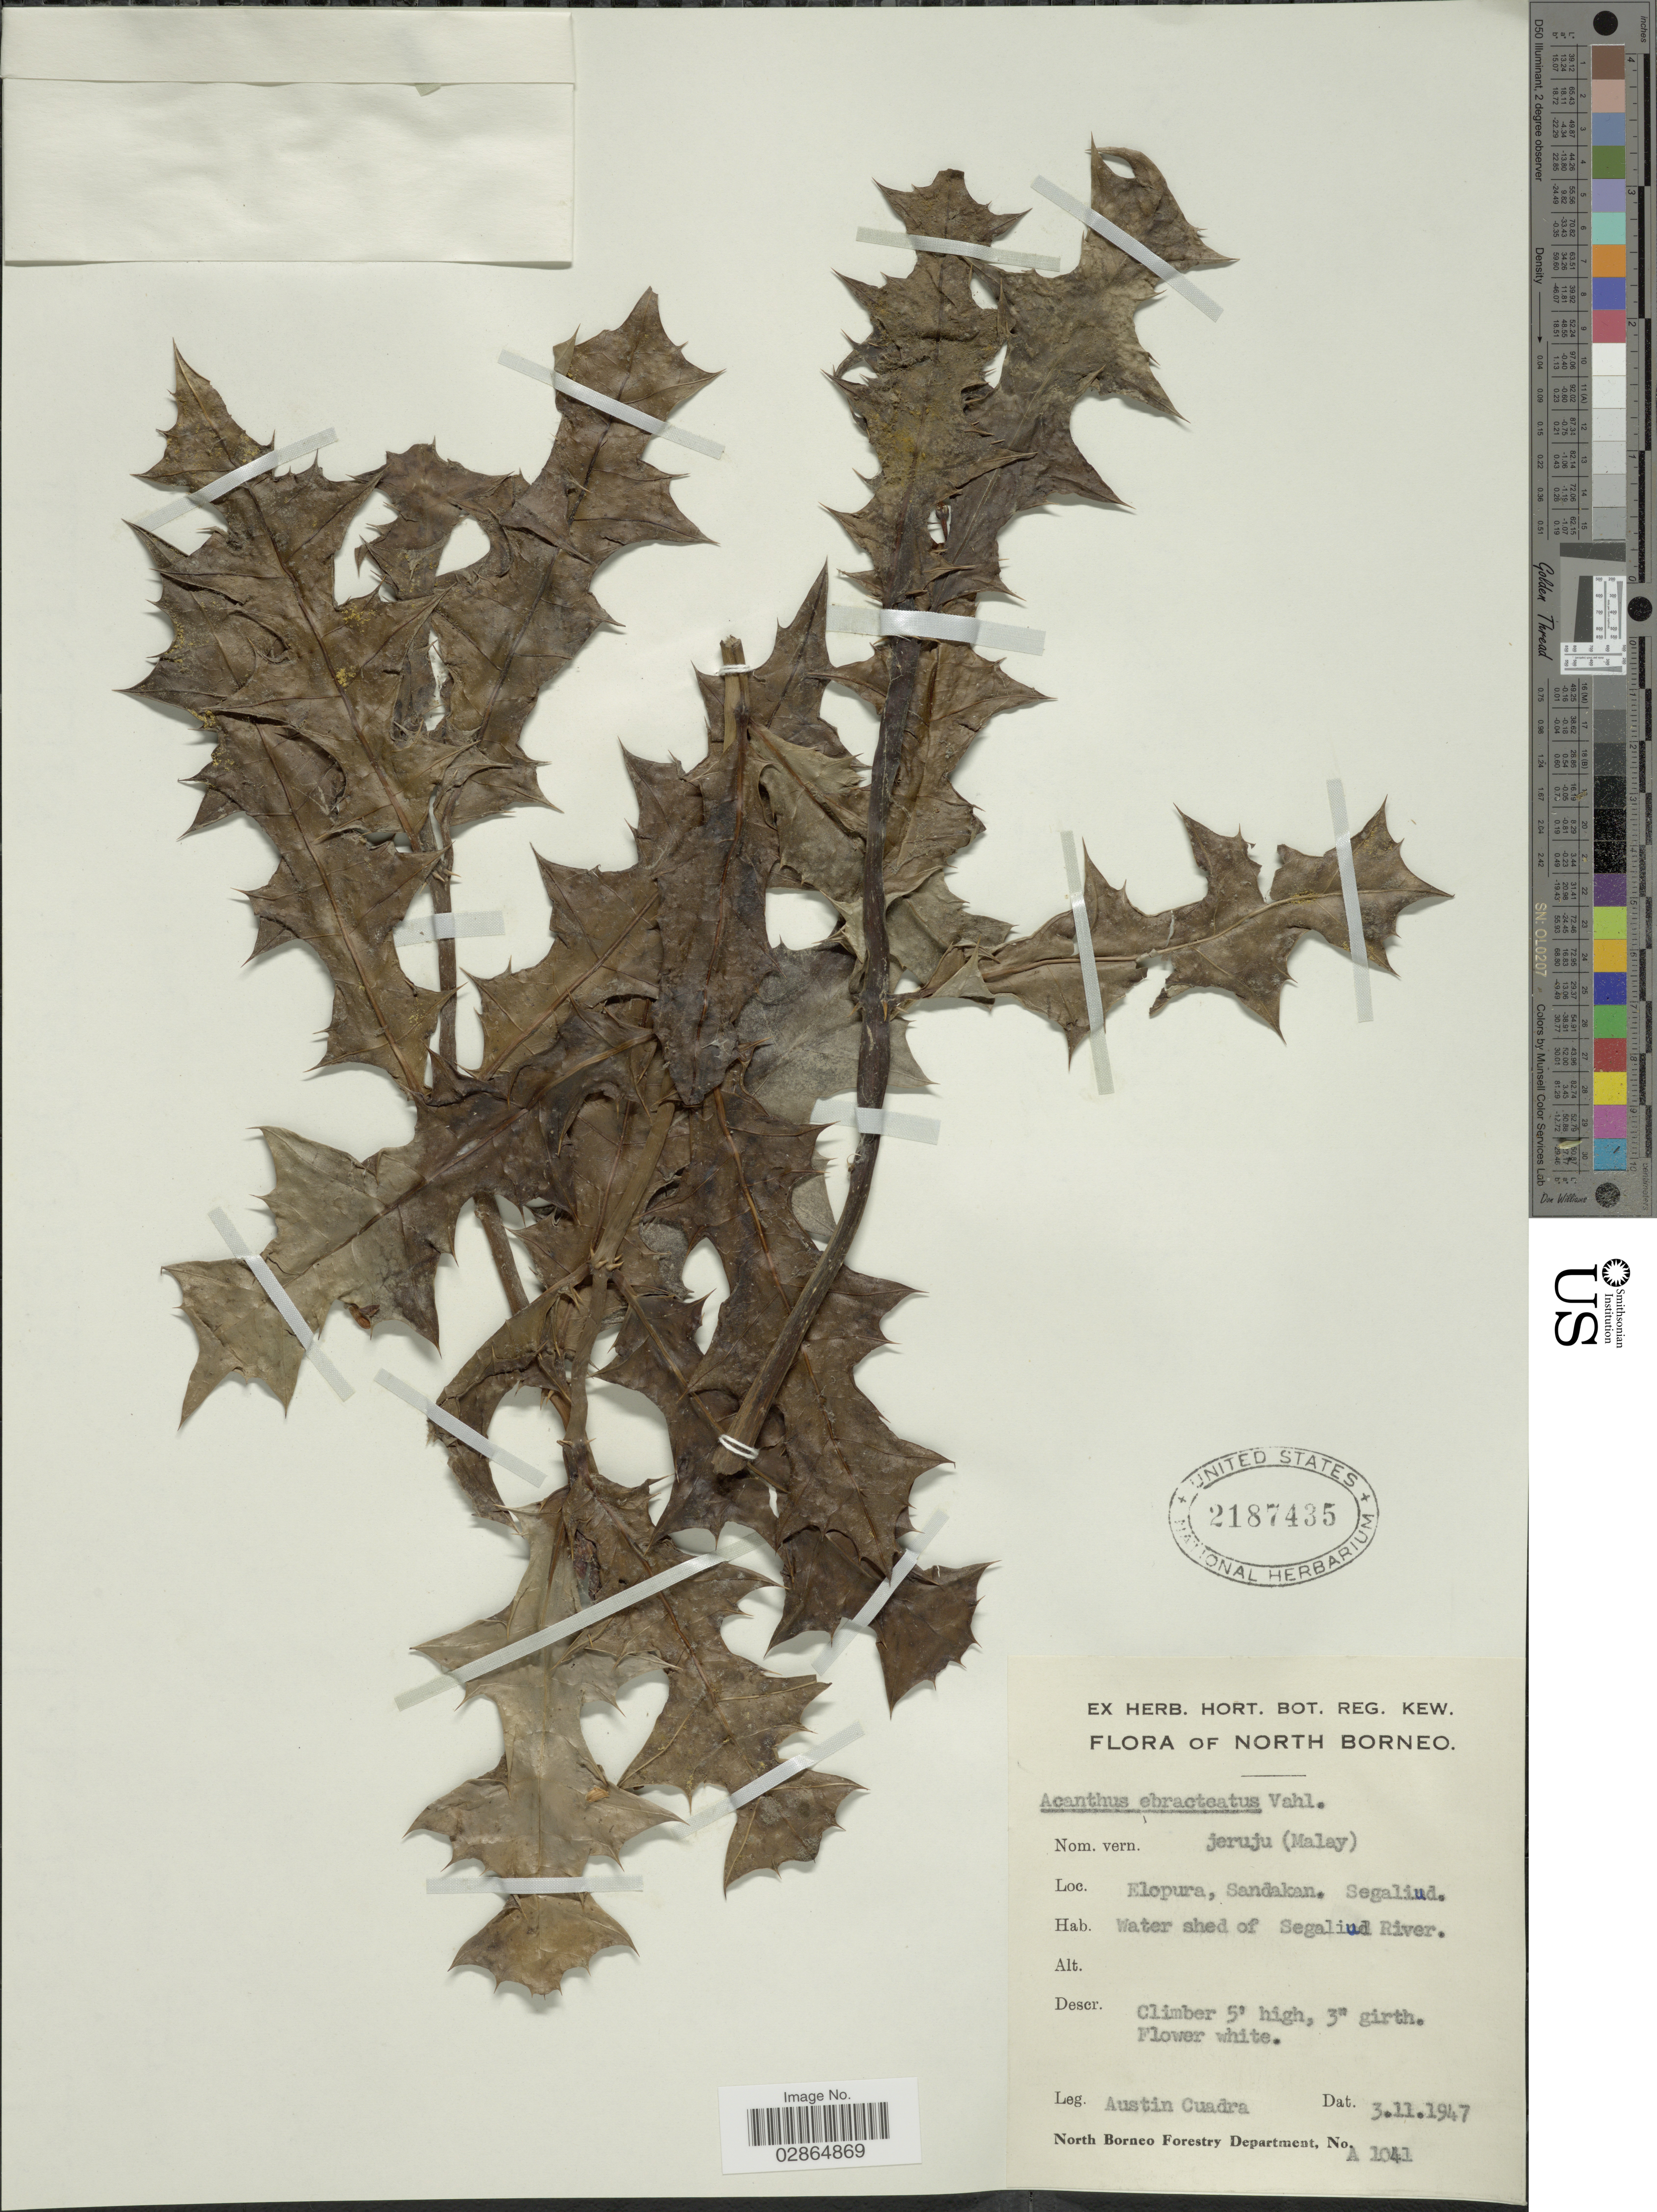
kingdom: Plantae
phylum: Tracheophyta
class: Magnoliopsida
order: Lamiales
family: Acanthaceae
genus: Acanthus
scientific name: Acanthus ebracteatus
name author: Vahl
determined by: Wagner, W. L., (BOT), Smithsonian Institution - National Museum of Natural History (UNITED STATES)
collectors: A. Cuadra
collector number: A 1041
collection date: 1947-11-03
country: Malaysia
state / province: Sarawak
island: Borneo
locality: North Borneo, Elopura, Sandakan, Segaliud, Water shed of Segaliud River.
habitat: Watershed of Segaliud River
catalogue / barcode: US 2187435